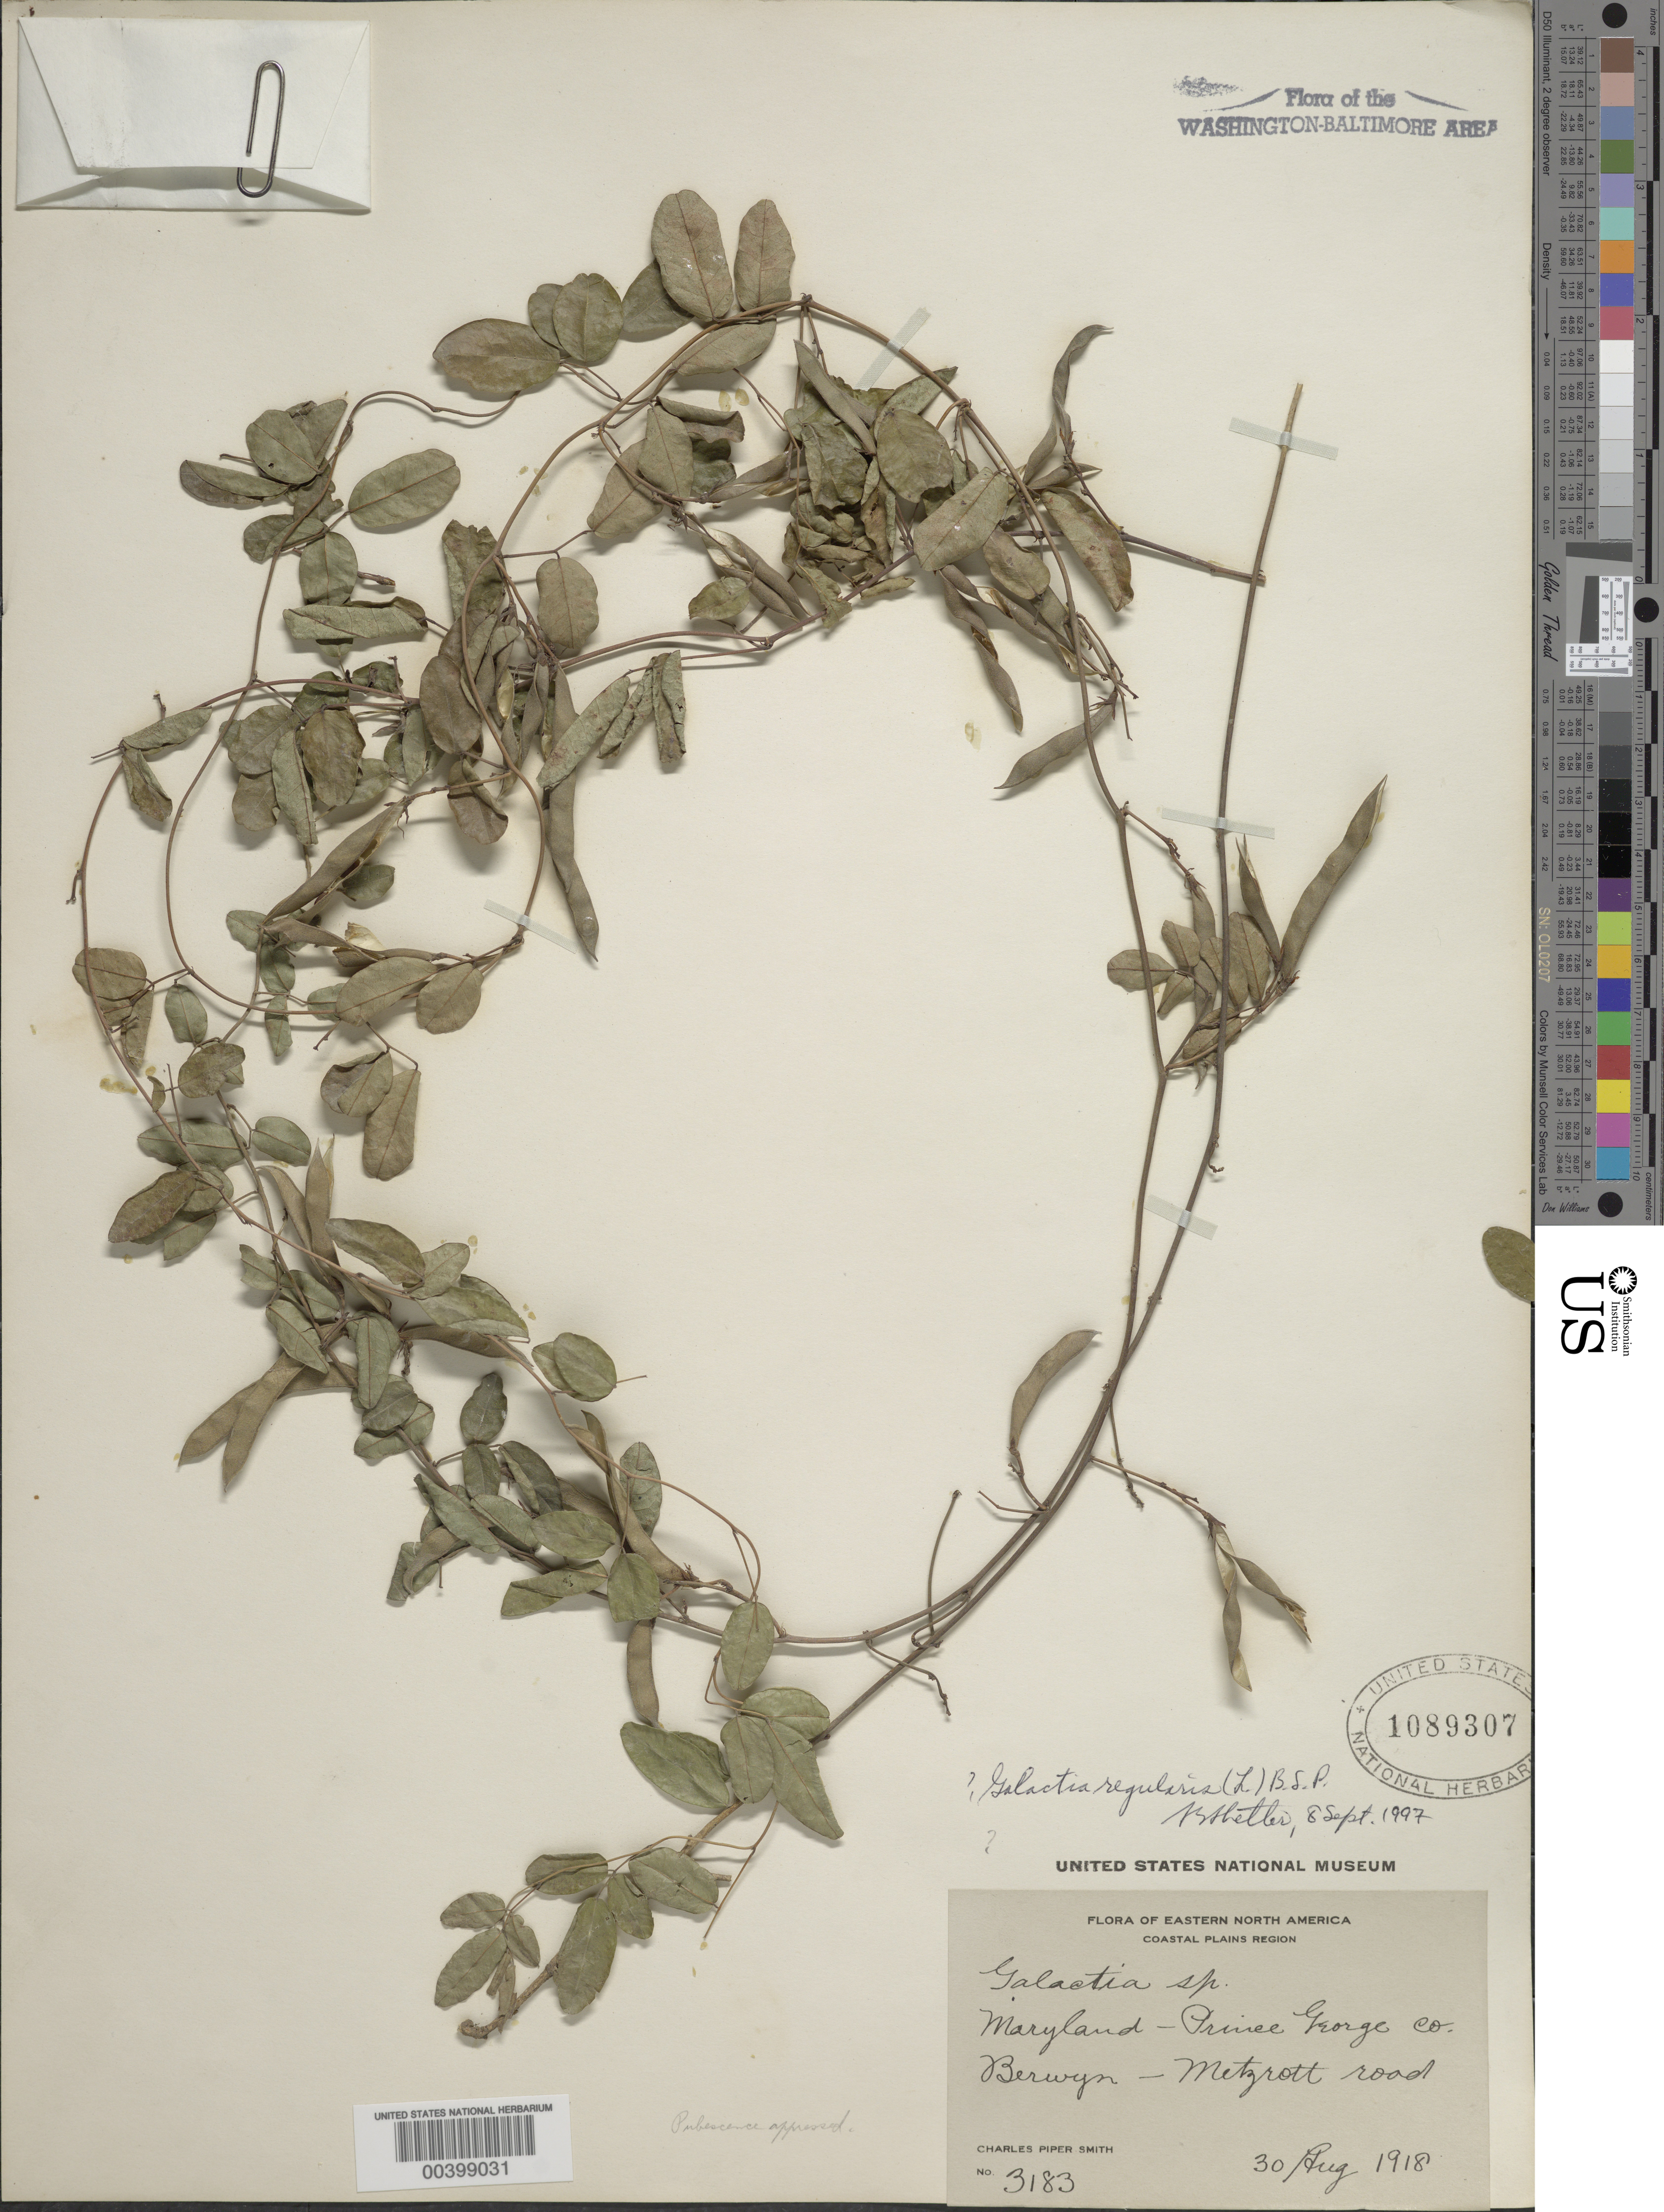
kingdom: Plantae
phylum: Tracheophyta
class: Magnoliopsida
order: Fabales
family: Fabaceae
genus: Galactia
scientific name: Galactia regularis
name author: (L.) Britton, Stearns & Poggenb.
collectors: C. P. Smith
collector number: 3183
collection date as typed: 30 Aug 1918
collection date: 1918-08-30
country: United States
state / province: Maryland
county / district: Prince George's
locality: Berwyn, Metzrott Road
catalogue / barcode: US 1089307